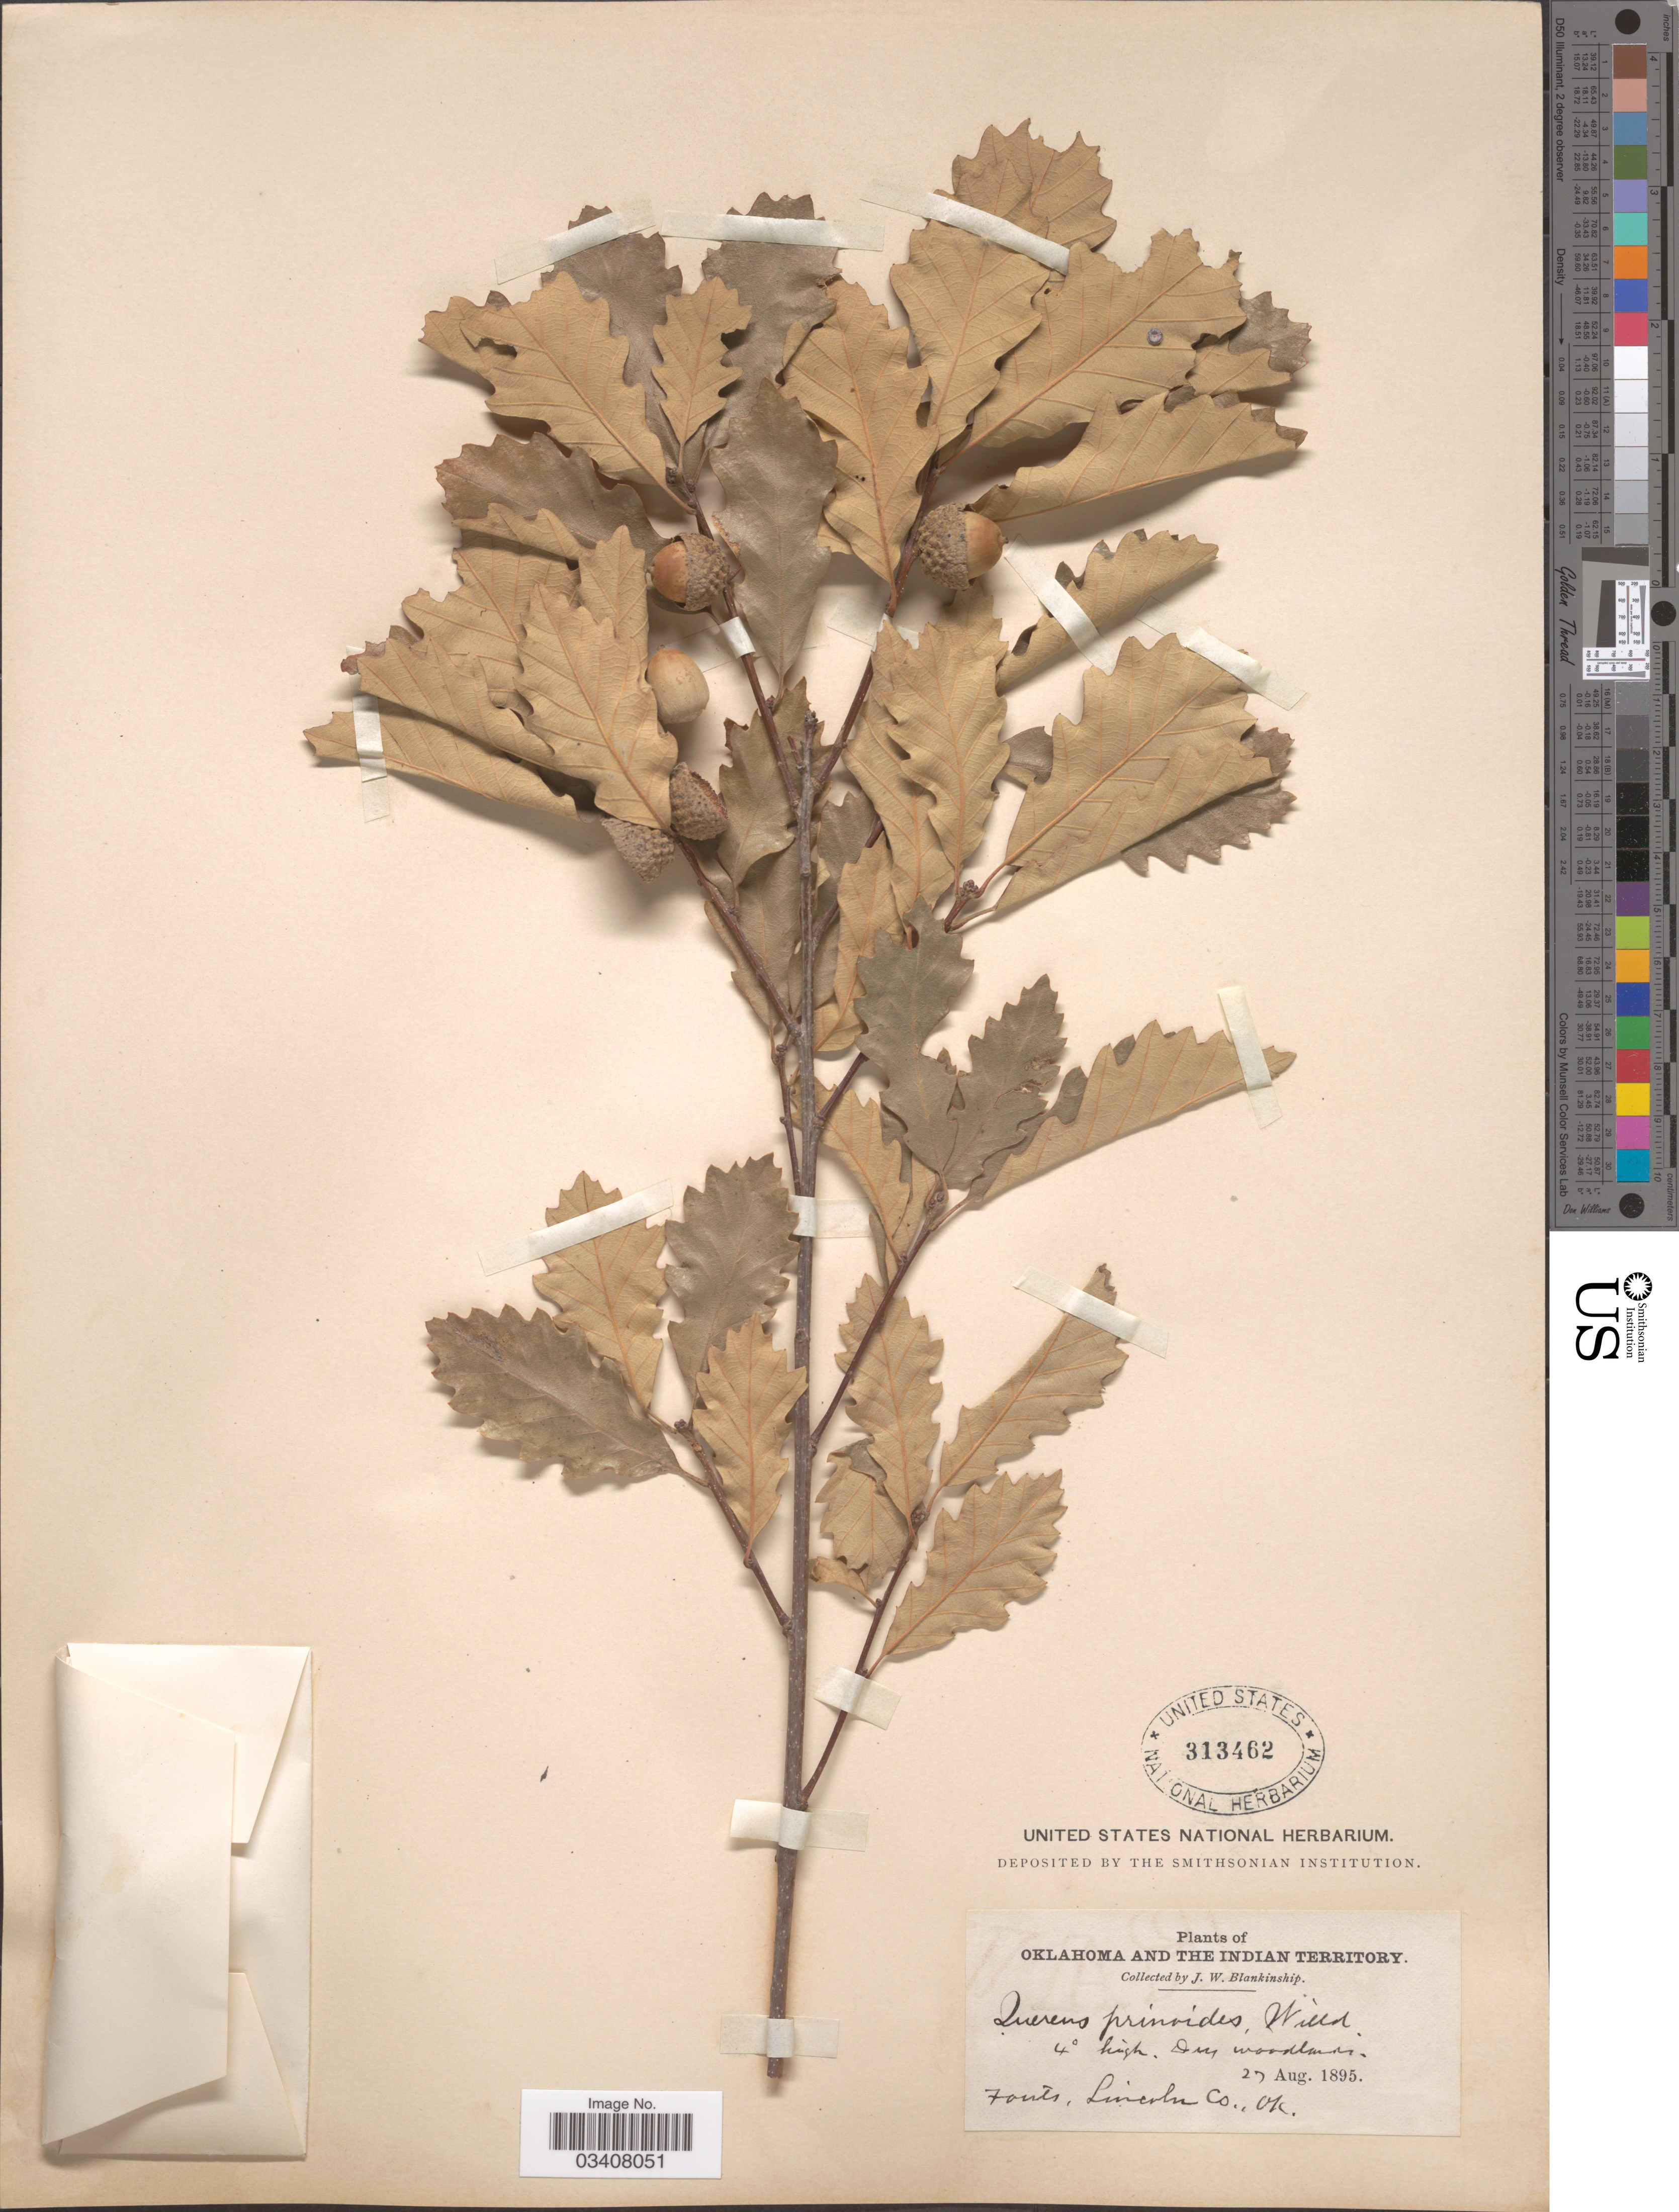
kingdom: Plantae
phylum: Tracheophyta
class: Magnoliopsida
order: Fagales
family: Fagaceae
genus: Quercus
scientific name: Quercus prinoides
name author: Willd.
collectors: J. W. Blankinship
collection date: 1895-08-27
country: United States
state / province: Oklahoma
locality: Font, Lincoln Co.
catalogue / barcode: US 313462